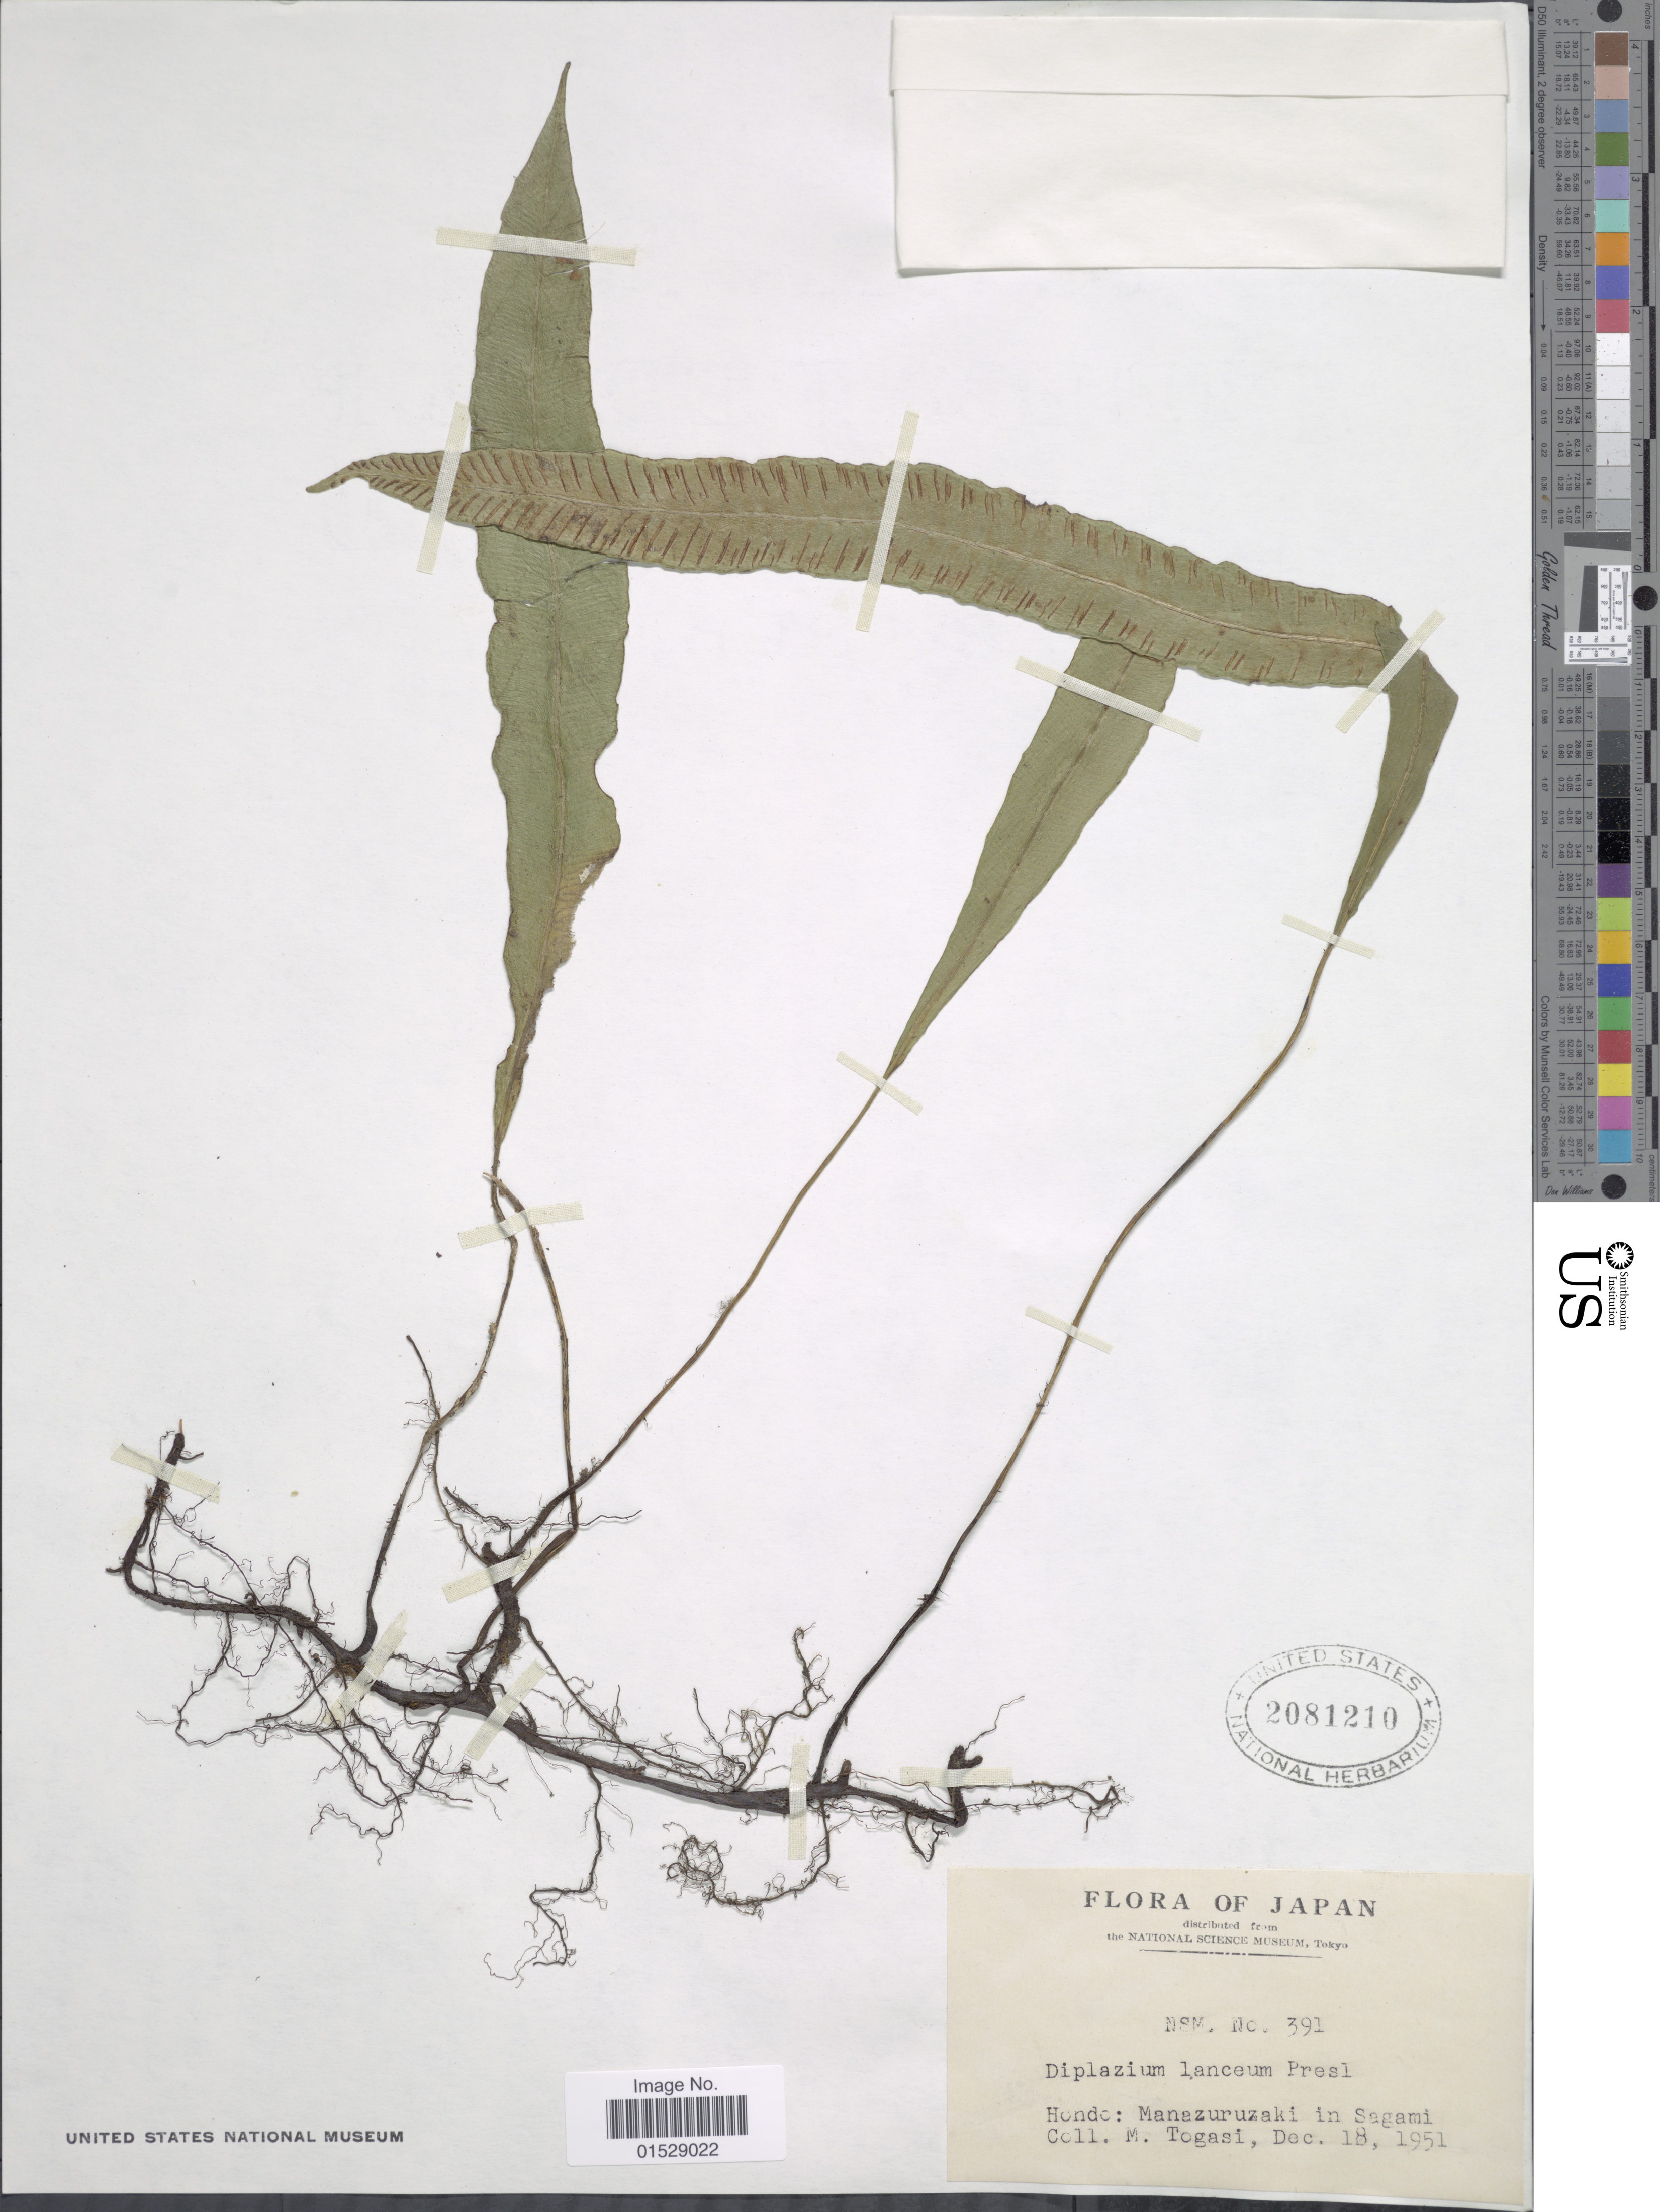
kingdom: Plantae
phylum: Tracheophyta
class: Polypodiopsida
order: Polypodiales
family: Athyriaceae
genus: Deparia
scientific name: Deparia lancea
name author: (Thunb.) Fraser-Jenk.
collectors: M. Togasi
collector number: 391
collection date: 1951-12-18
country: Japan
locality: Hondo: Manazuruzaki in Sagami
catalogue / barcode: US 2081210